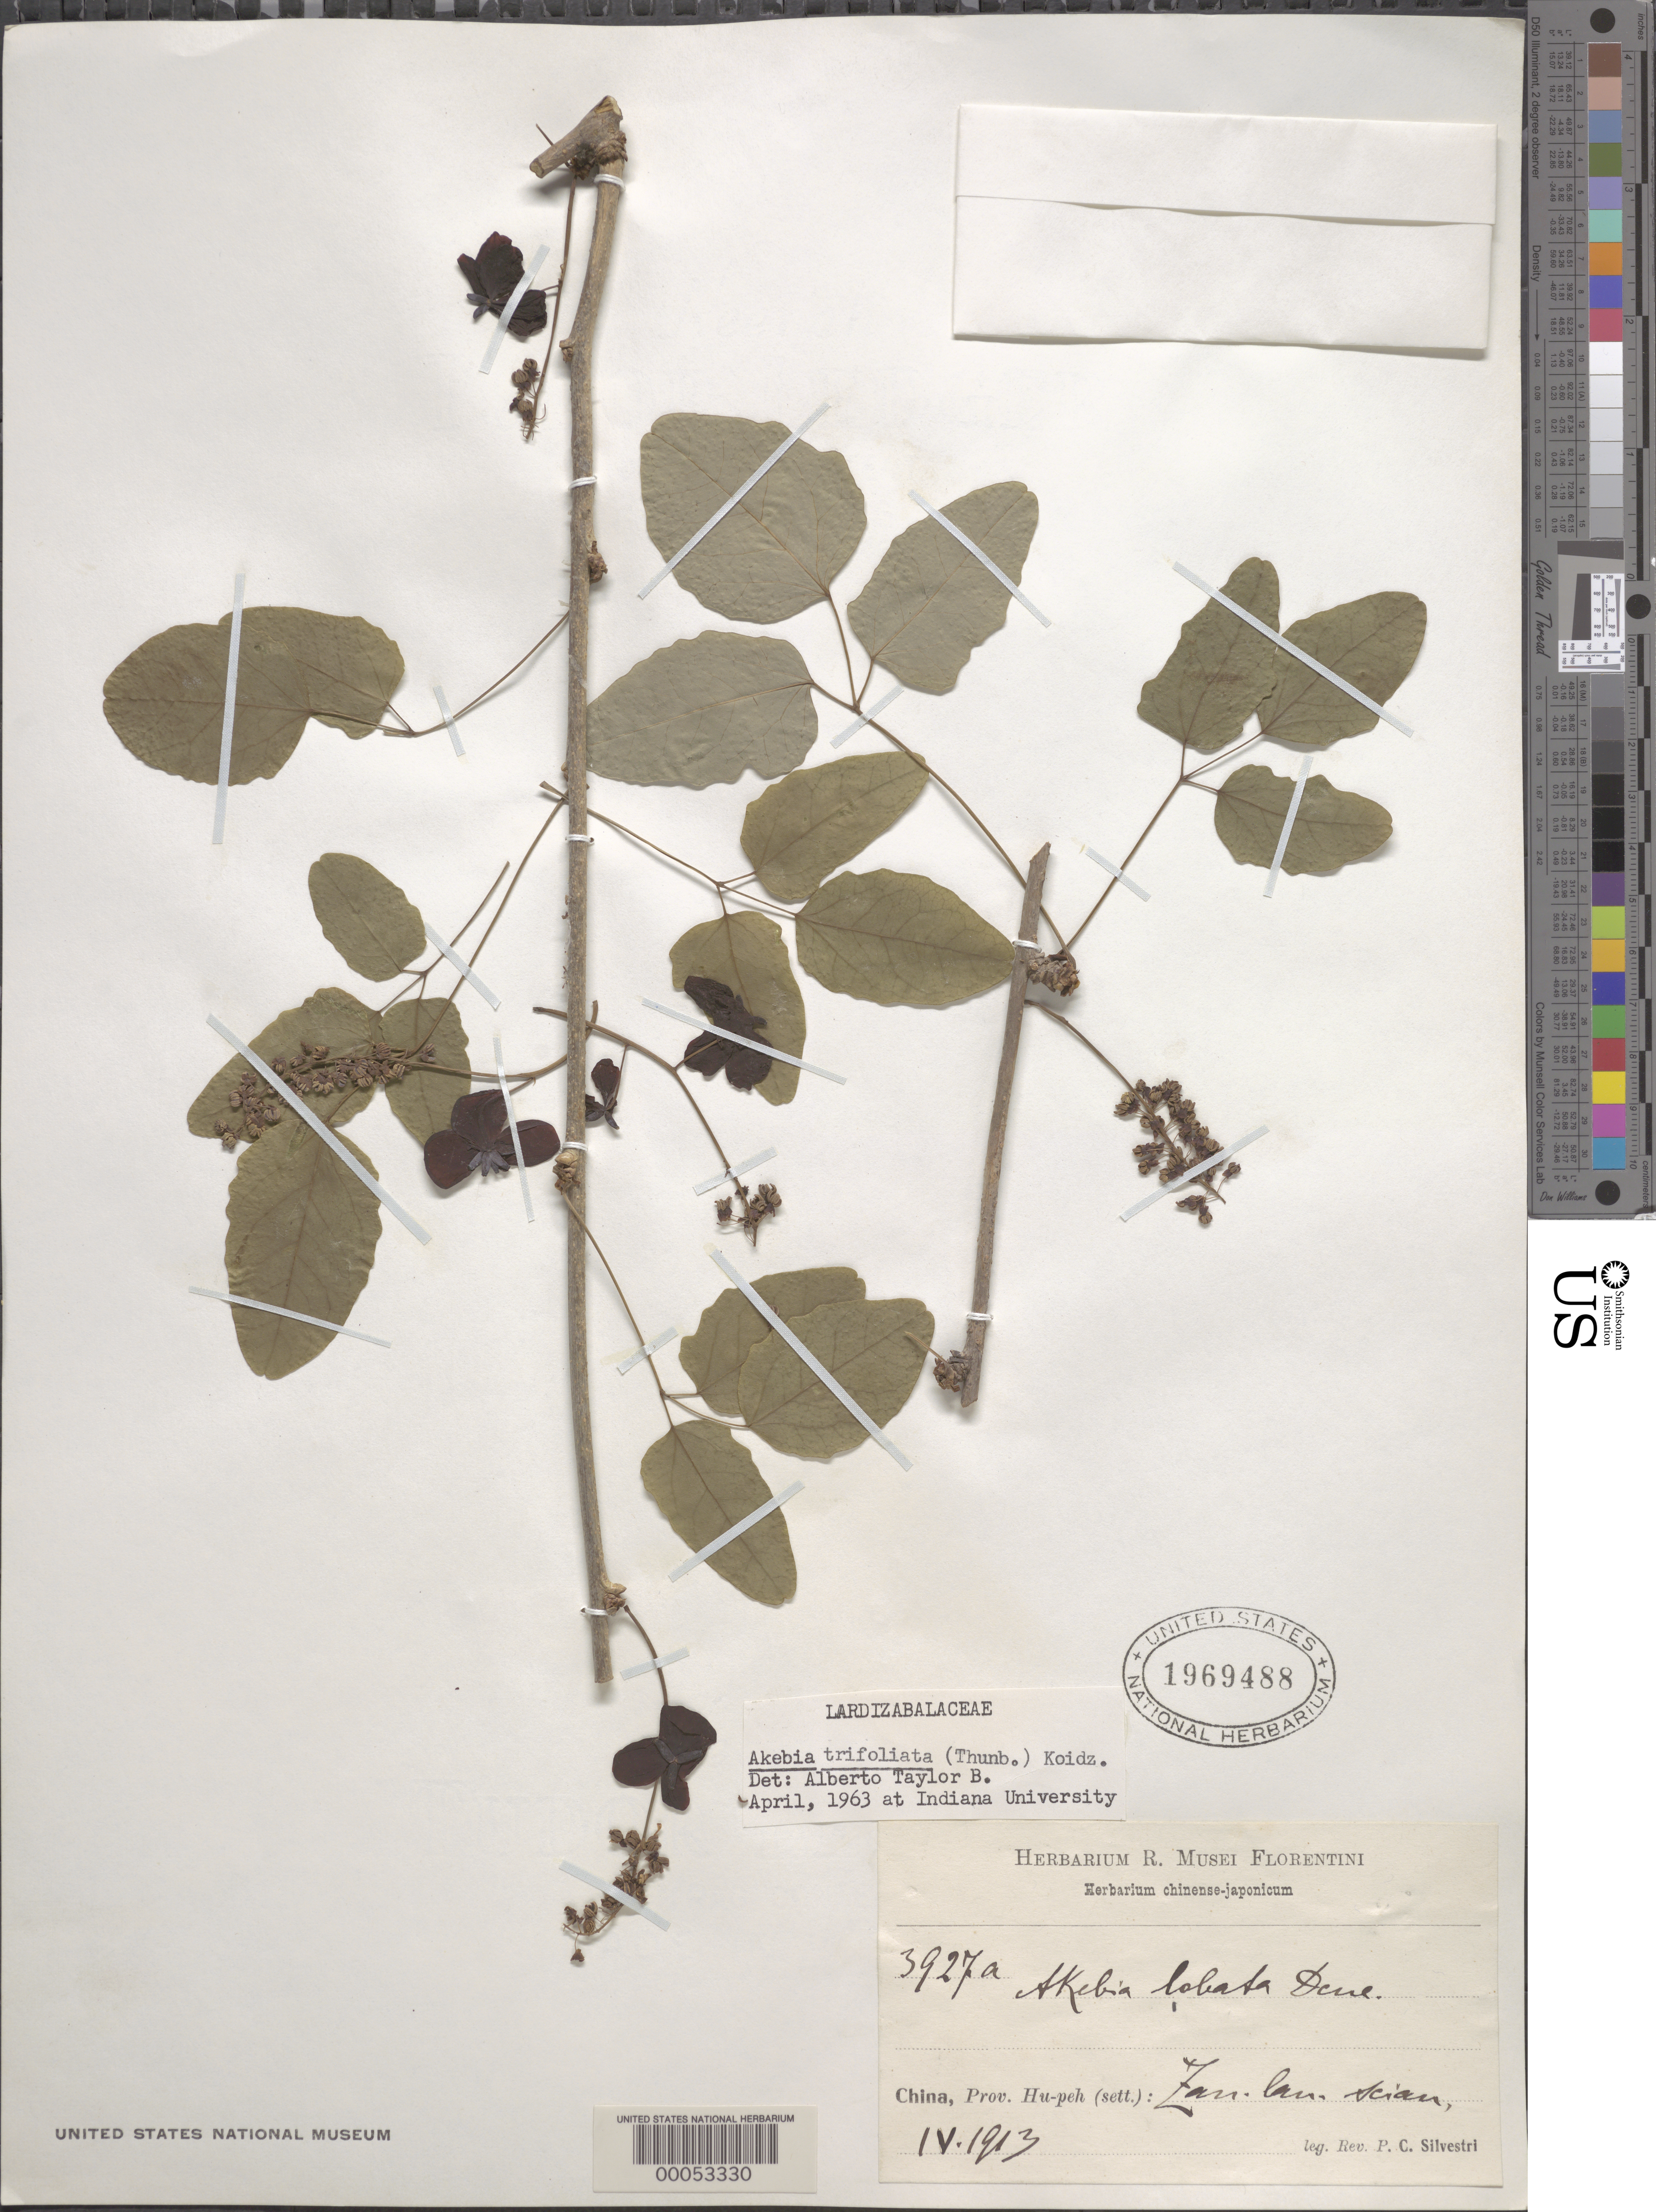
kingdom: Plantae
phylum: Tracheophyta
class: Magnoliopsida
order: Ranunculales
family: Lardizabalaceae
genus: Akebia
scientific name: Akebia trifoliata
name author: (Thunb.) Koidz.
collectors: P. Silvestri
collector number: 3927a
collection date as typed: Apr 1913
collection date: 1913-04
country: China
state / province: Hubei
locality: Zan lau scian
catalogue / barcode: US 1969488